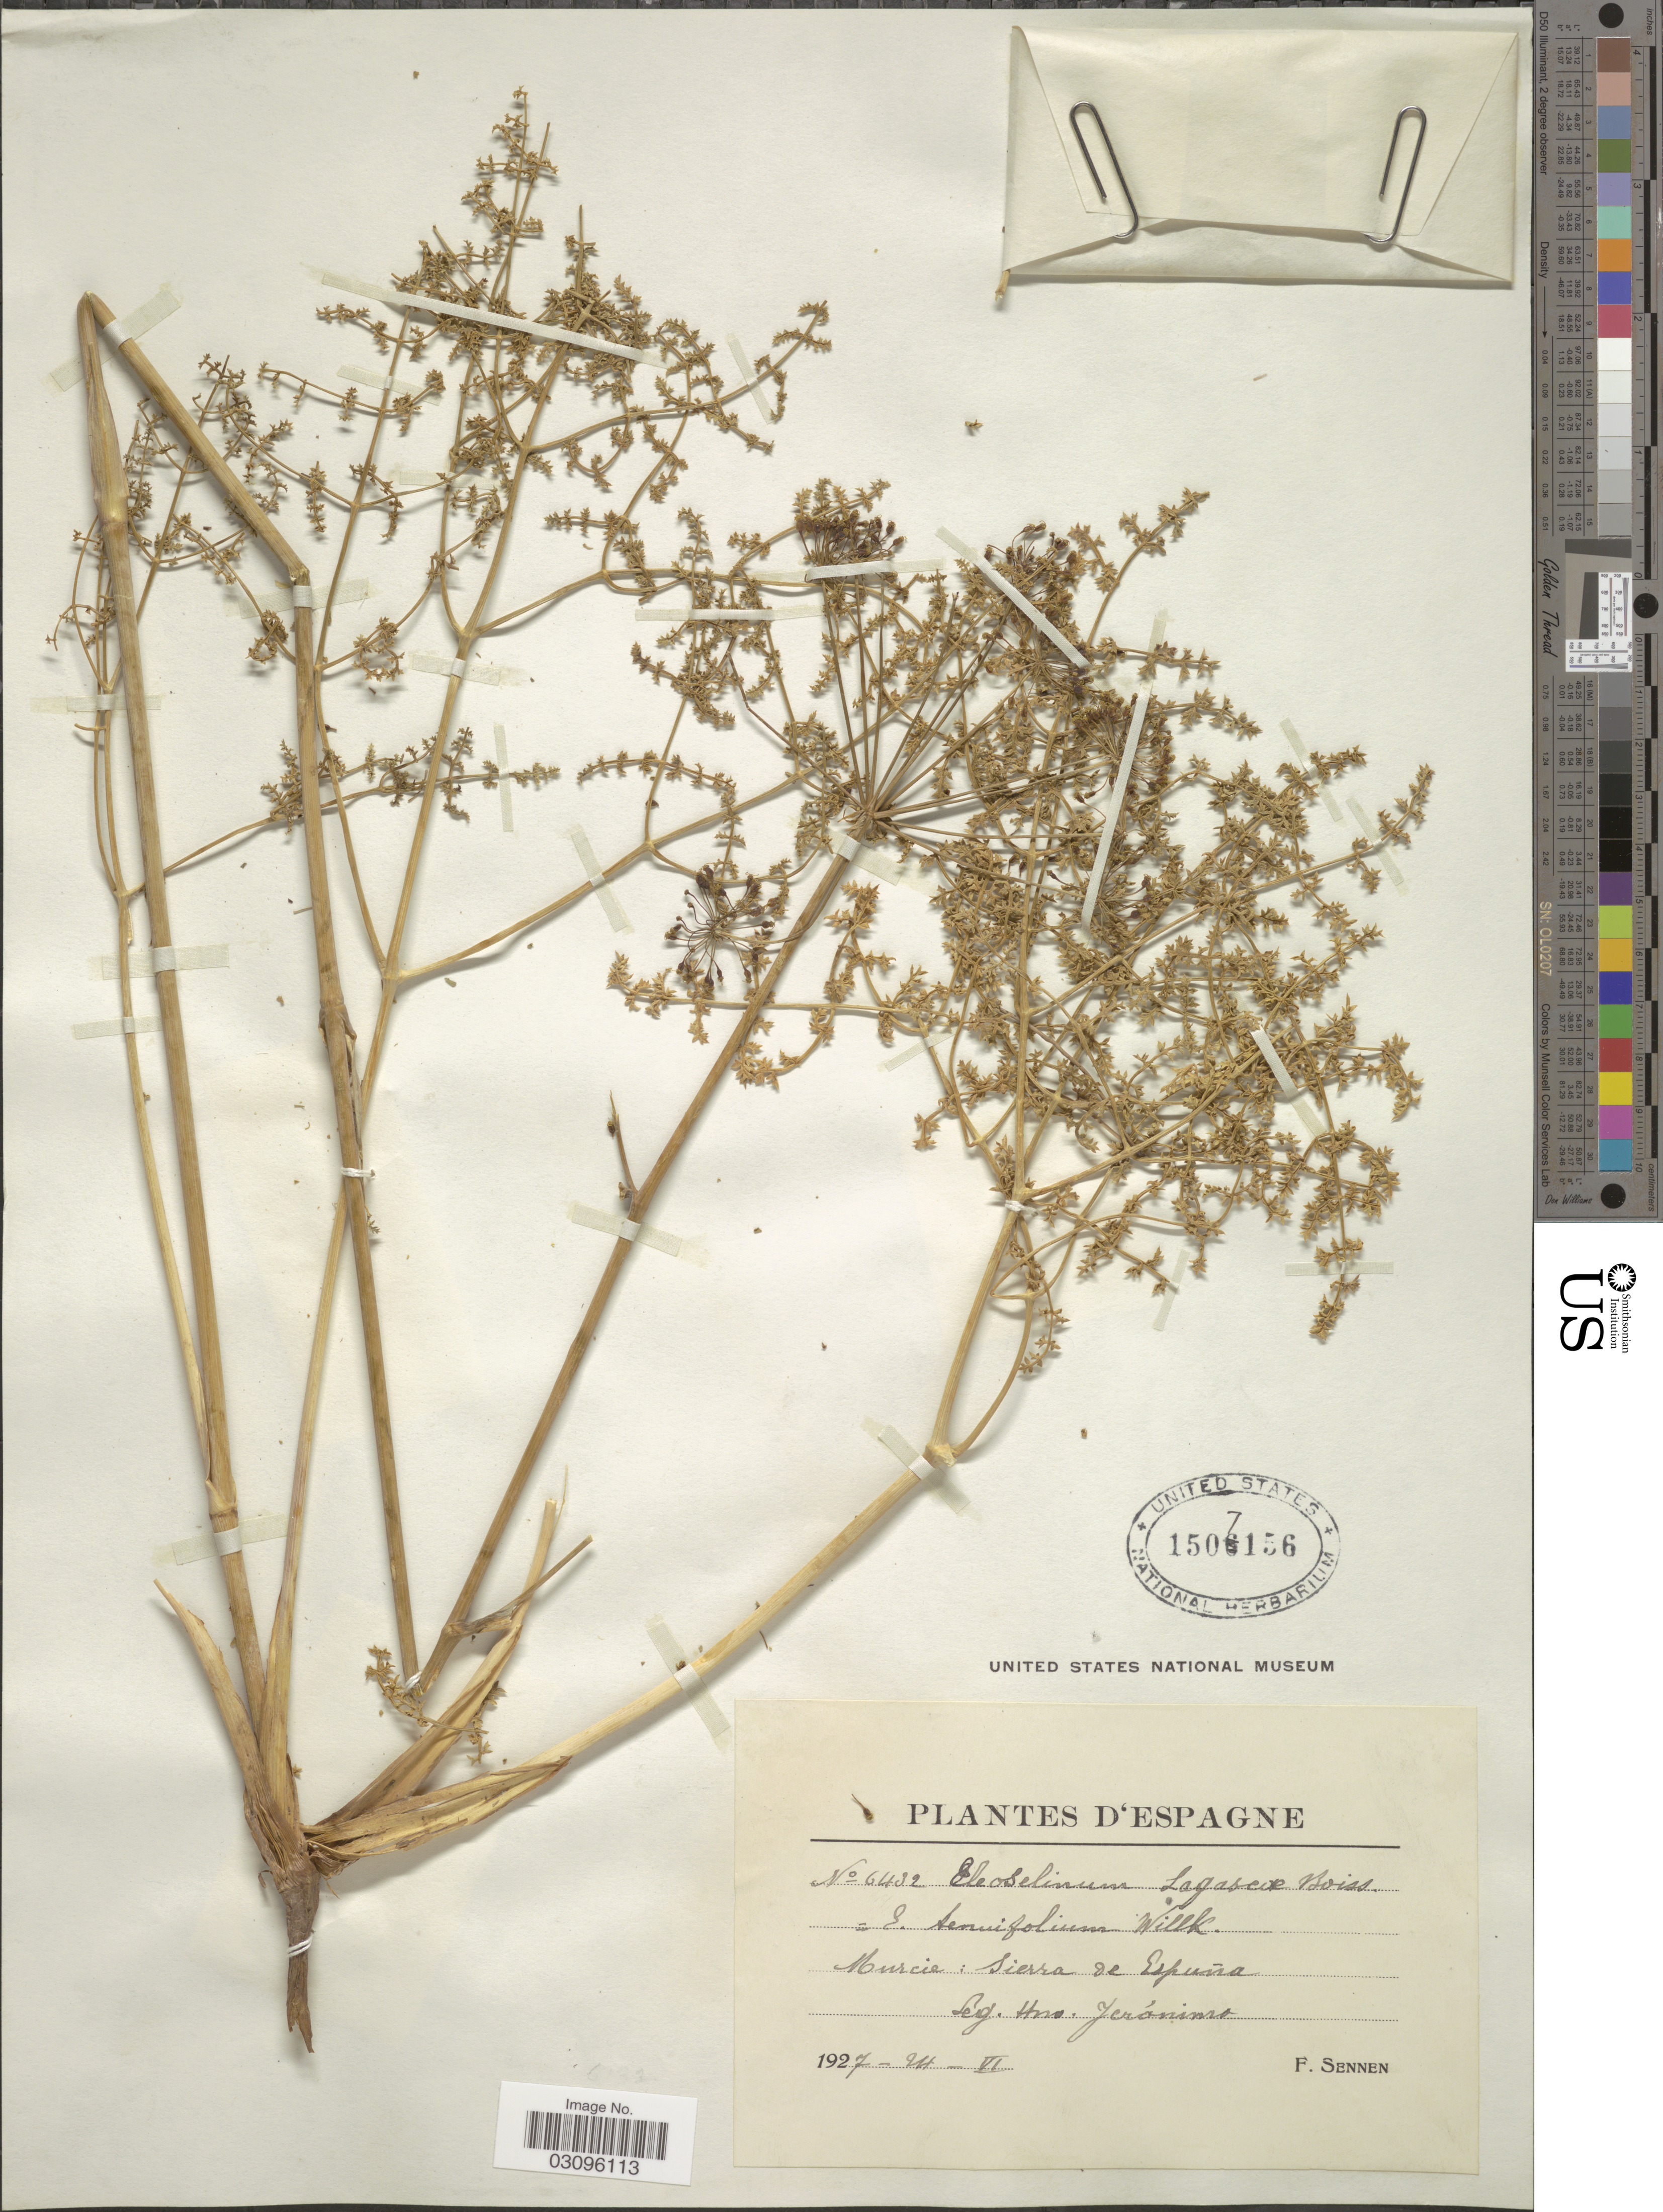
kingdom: Plantae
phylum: Tracheophyta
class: Magnoliopsida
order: Apiales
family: Apiaceae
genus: Elaeoselinum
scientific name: Elaeoselinum asclepium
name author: (L.) Bertol.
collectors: H. Jerónimo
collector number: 6432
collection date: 1927-06-24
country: Spain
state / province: Murcia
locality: Sierra de España.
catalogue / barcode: US 1507156